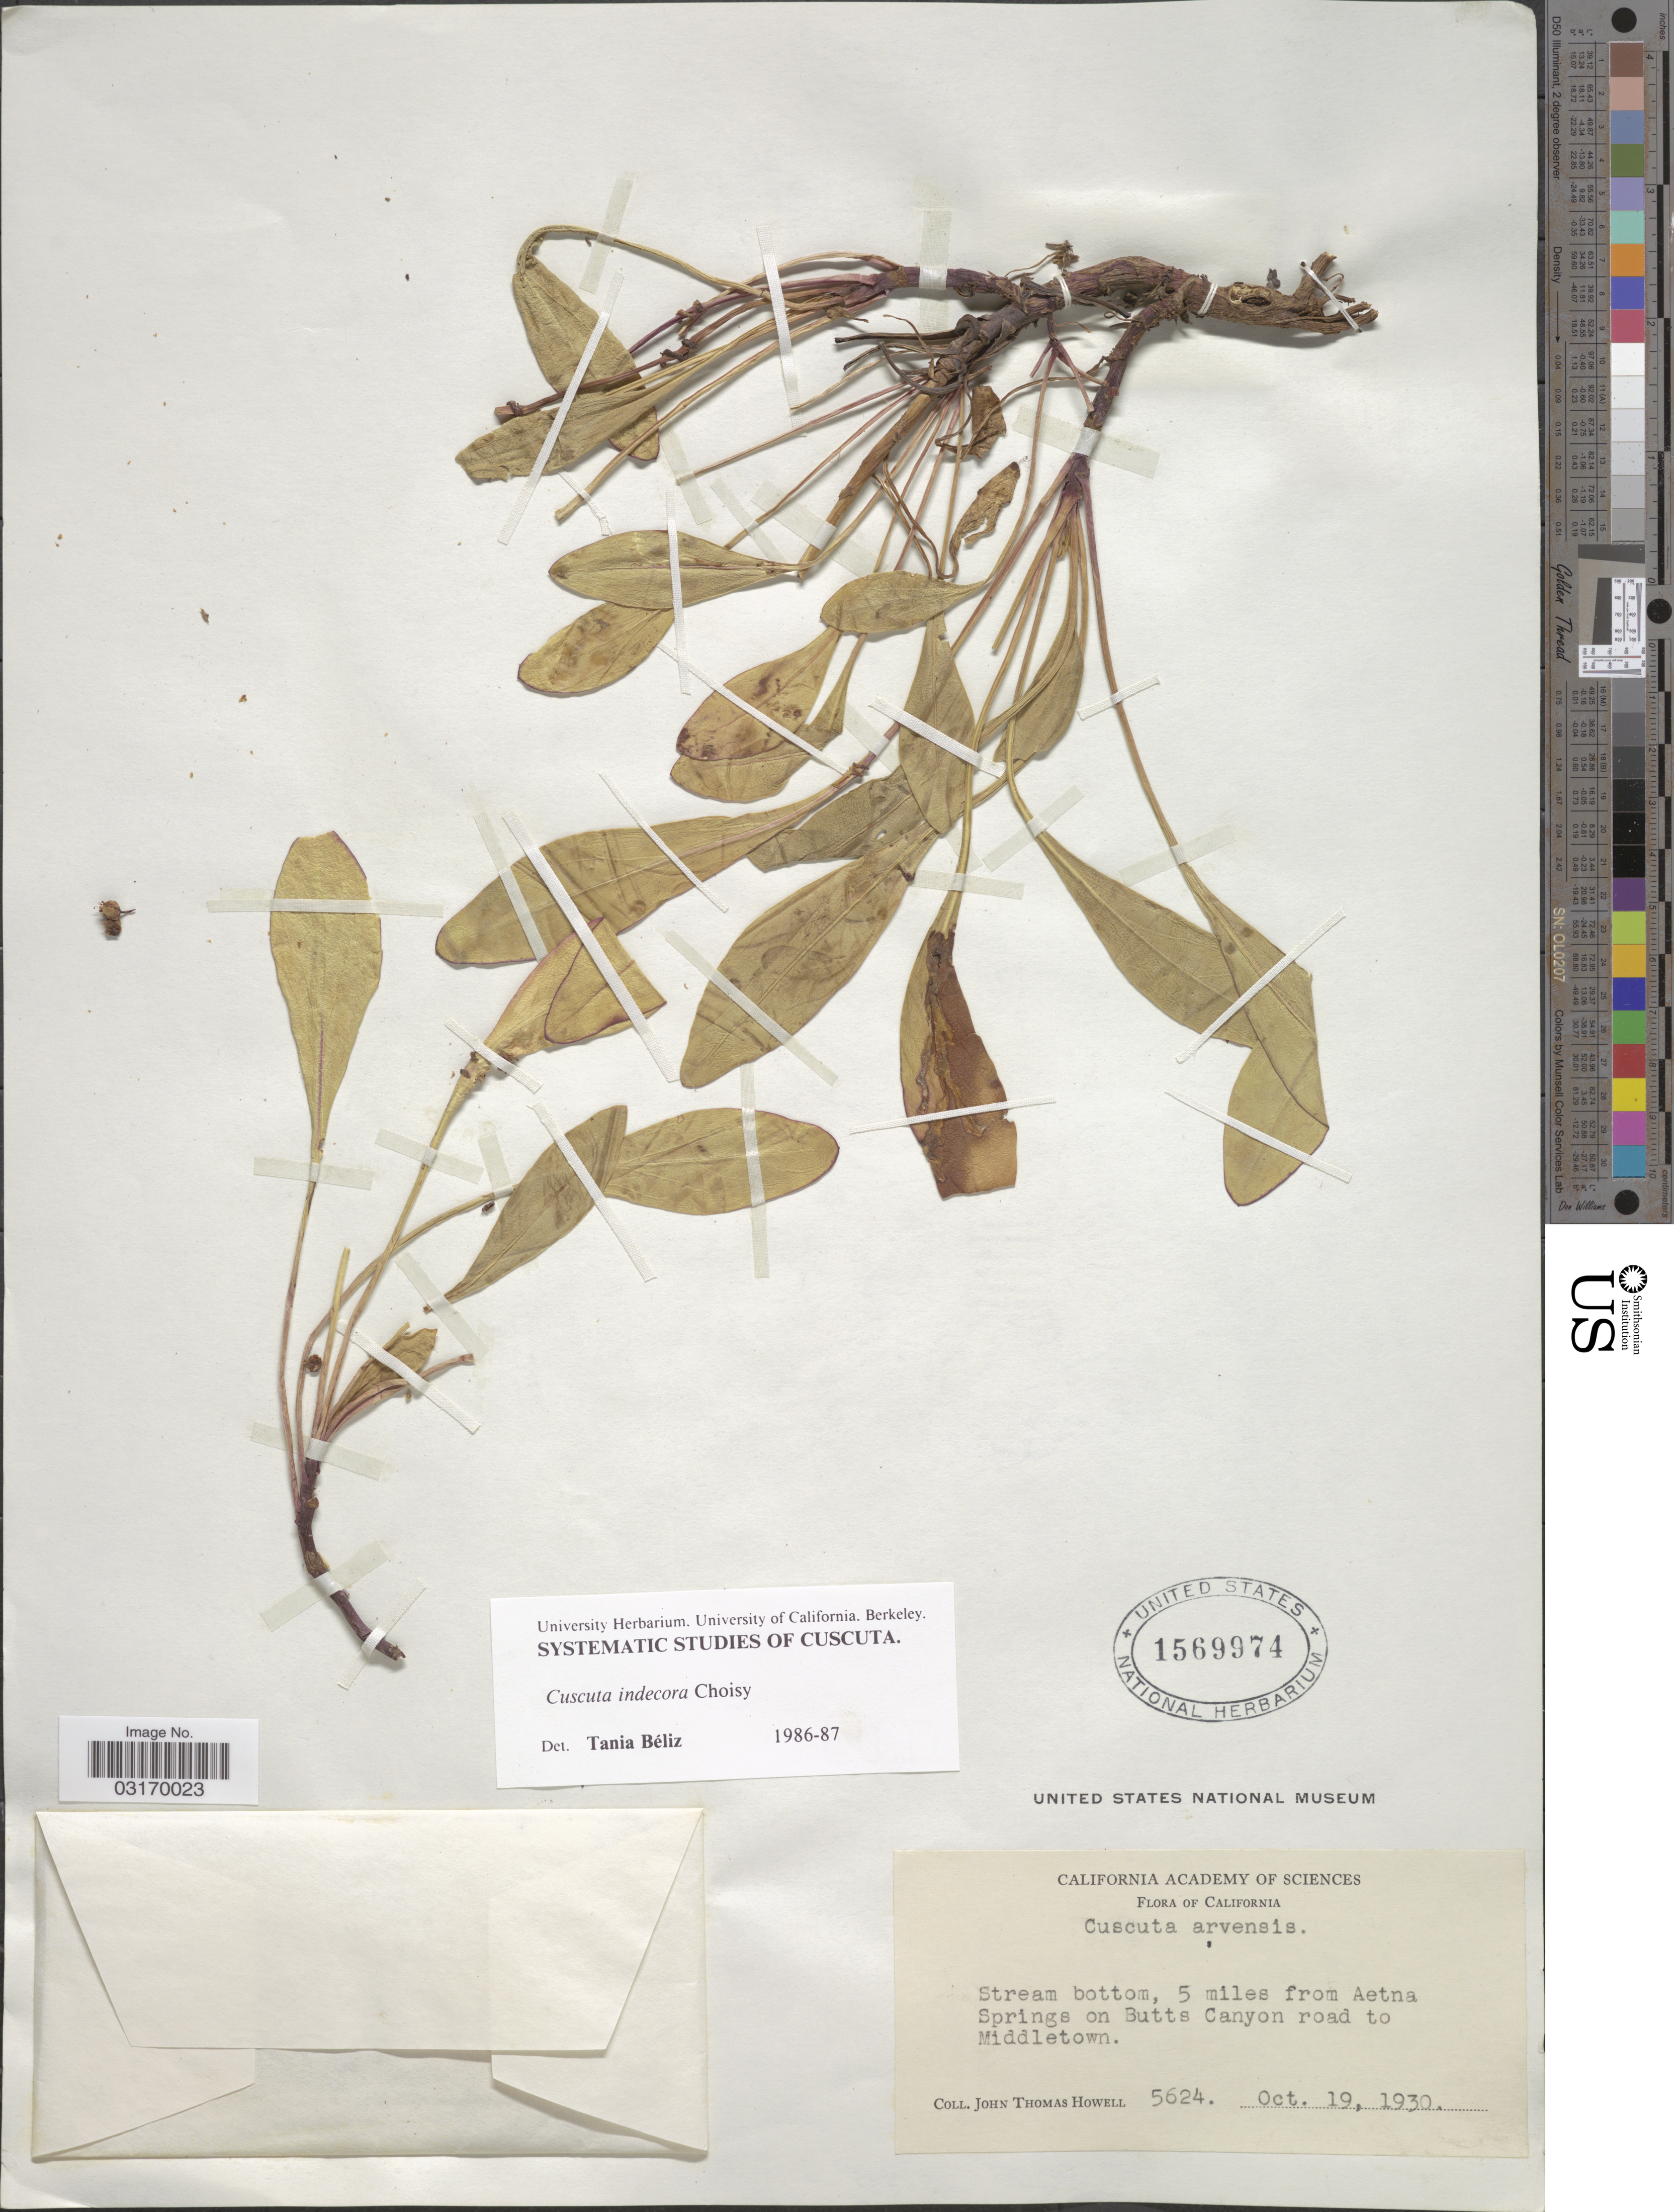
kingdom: Plantae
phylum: Tracheophyta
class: Magnoliopsida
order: Solanales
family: Convolvulaceae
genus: Cuscuta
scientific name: Cuscuta indecora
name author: Choisy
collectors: J. T. Howell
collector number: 5624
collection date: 1930-10-19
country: United States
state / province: California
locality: Stream bottom, 5 miles from Aetna Springs on Butts Canyon road to Middletown.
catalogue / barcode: US 1569974